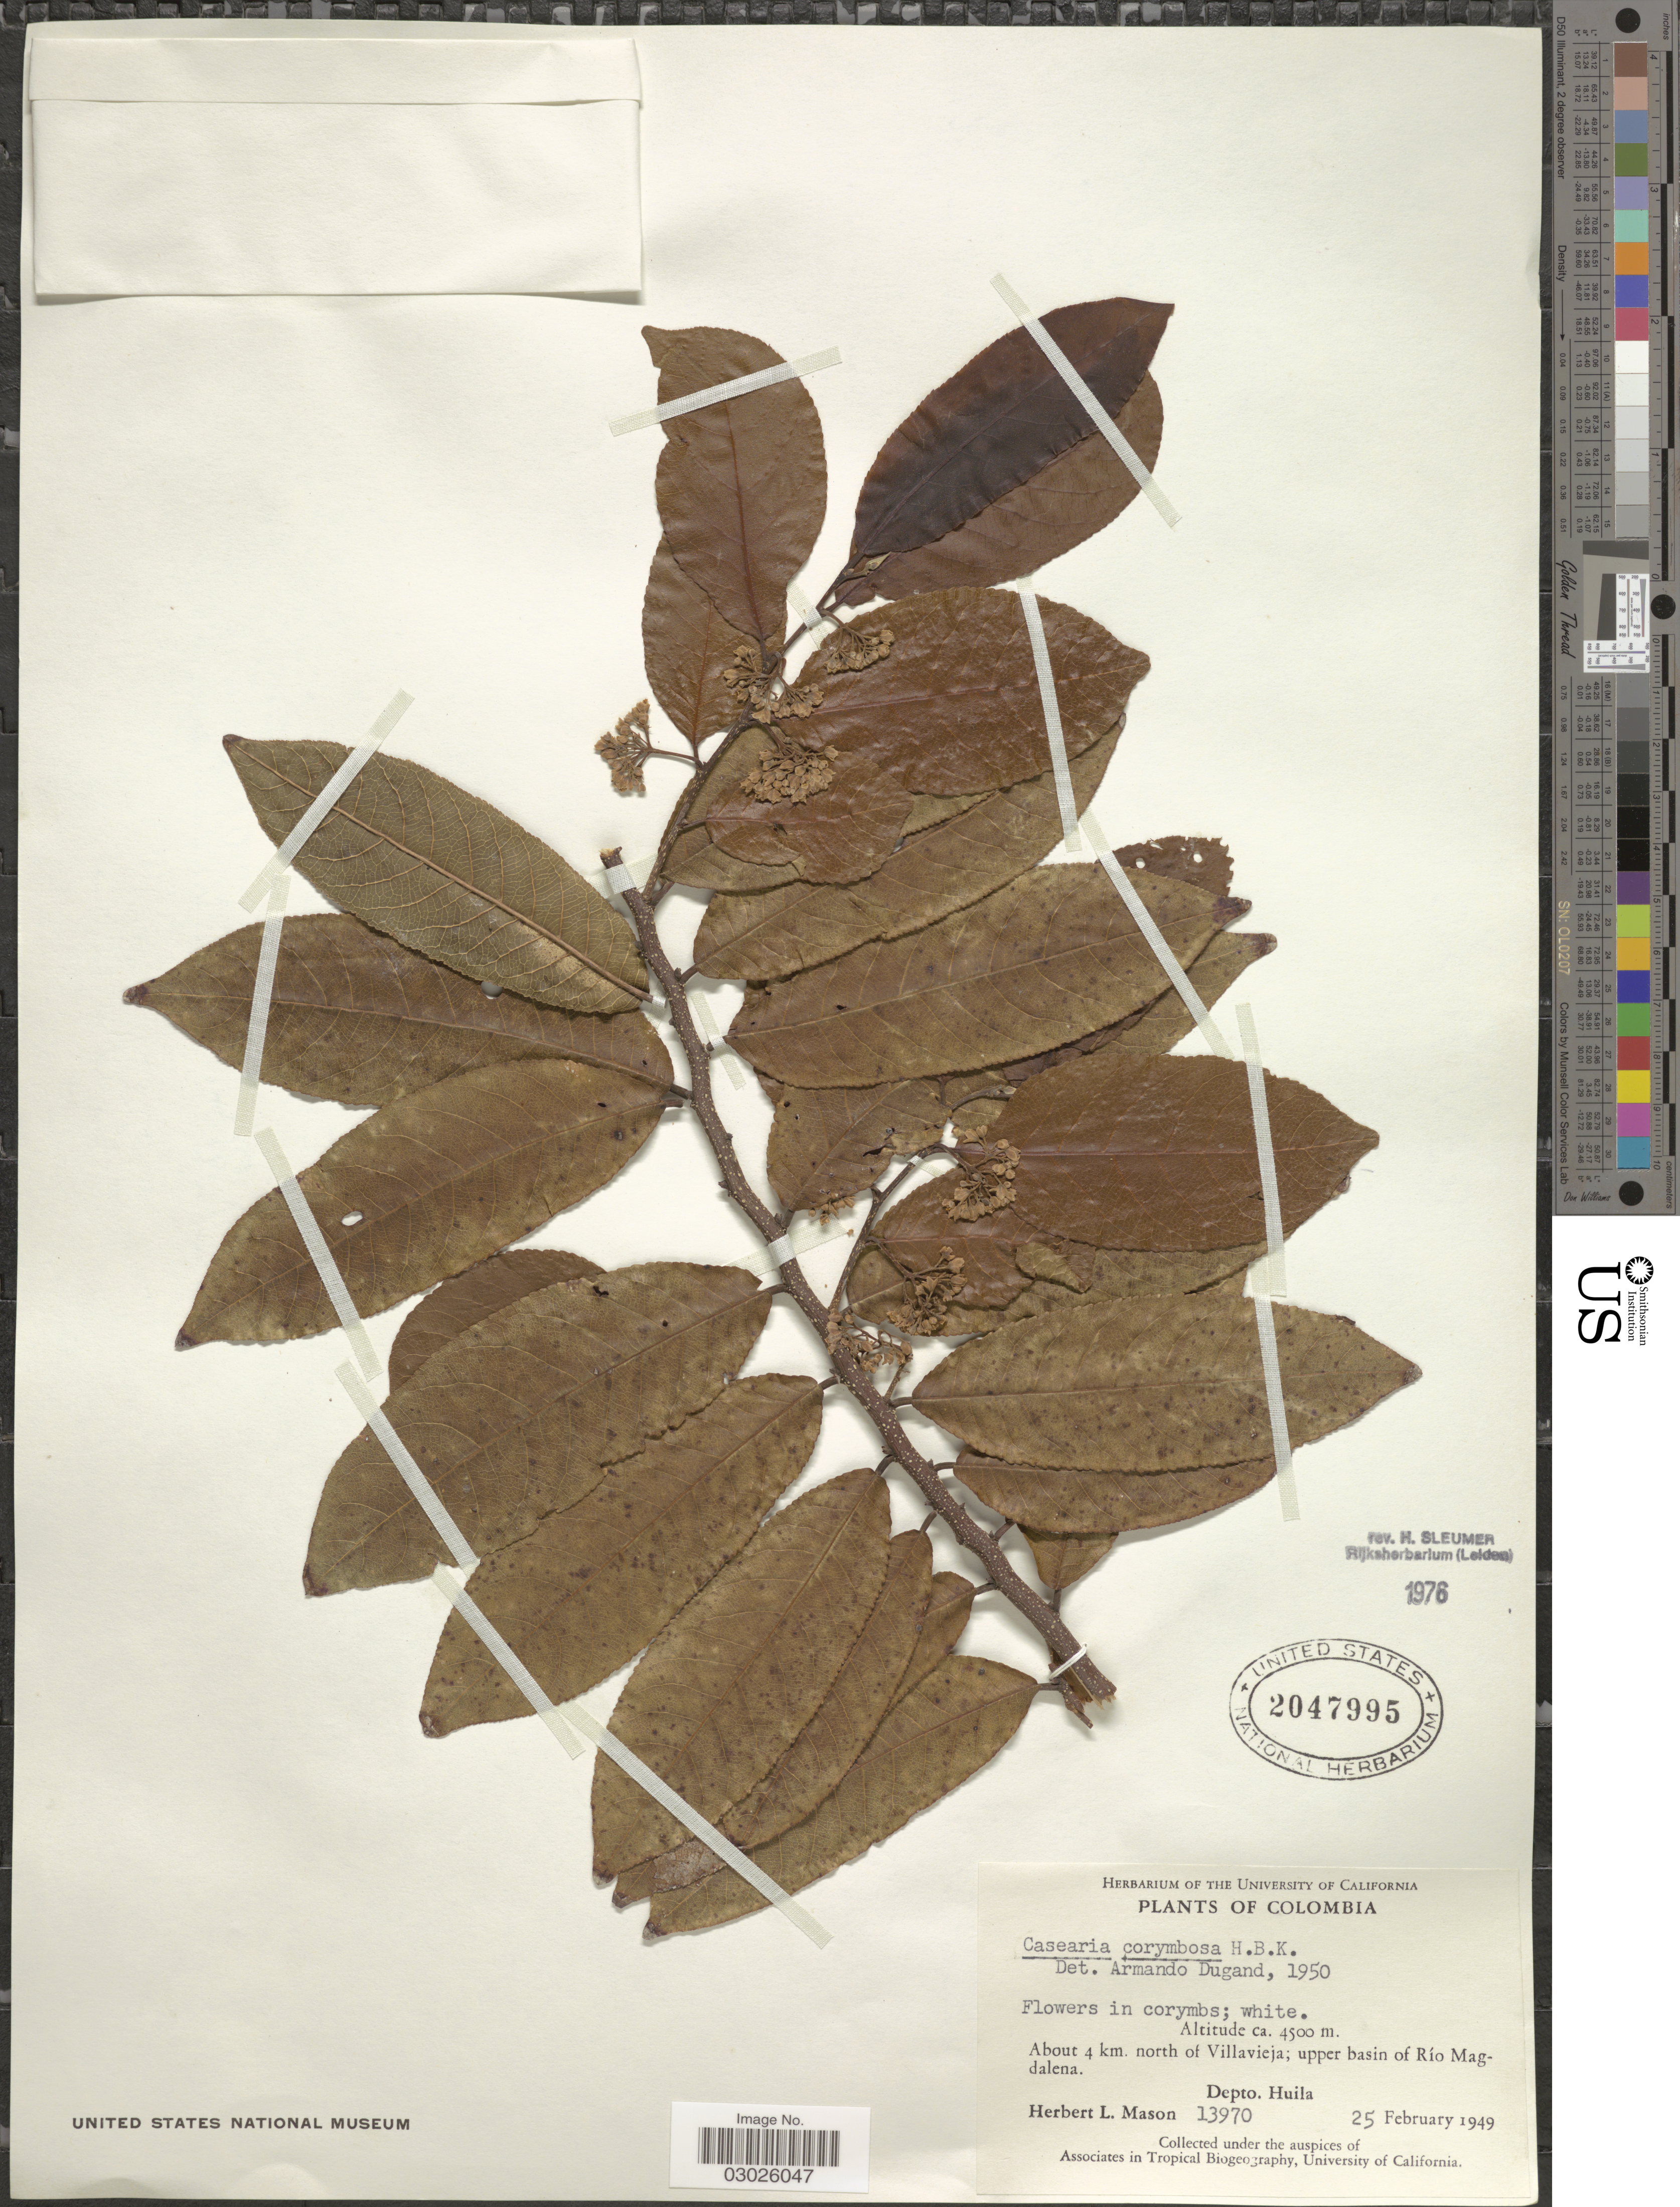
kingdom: Plantae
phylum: Tracheophyta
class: Magnoliopsida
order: Malpighiales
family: Salicaceae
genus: Casearia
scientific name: Casearia corymbosa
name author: Kunth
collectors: H. L. Mason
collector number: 13970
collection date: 1949-02-25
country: Colombia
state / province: Huila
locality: About 4 km. north of Villavieja; upper basin of Río Magdalena. Depto. Huila.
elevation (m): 4500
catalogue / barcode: US 2047995